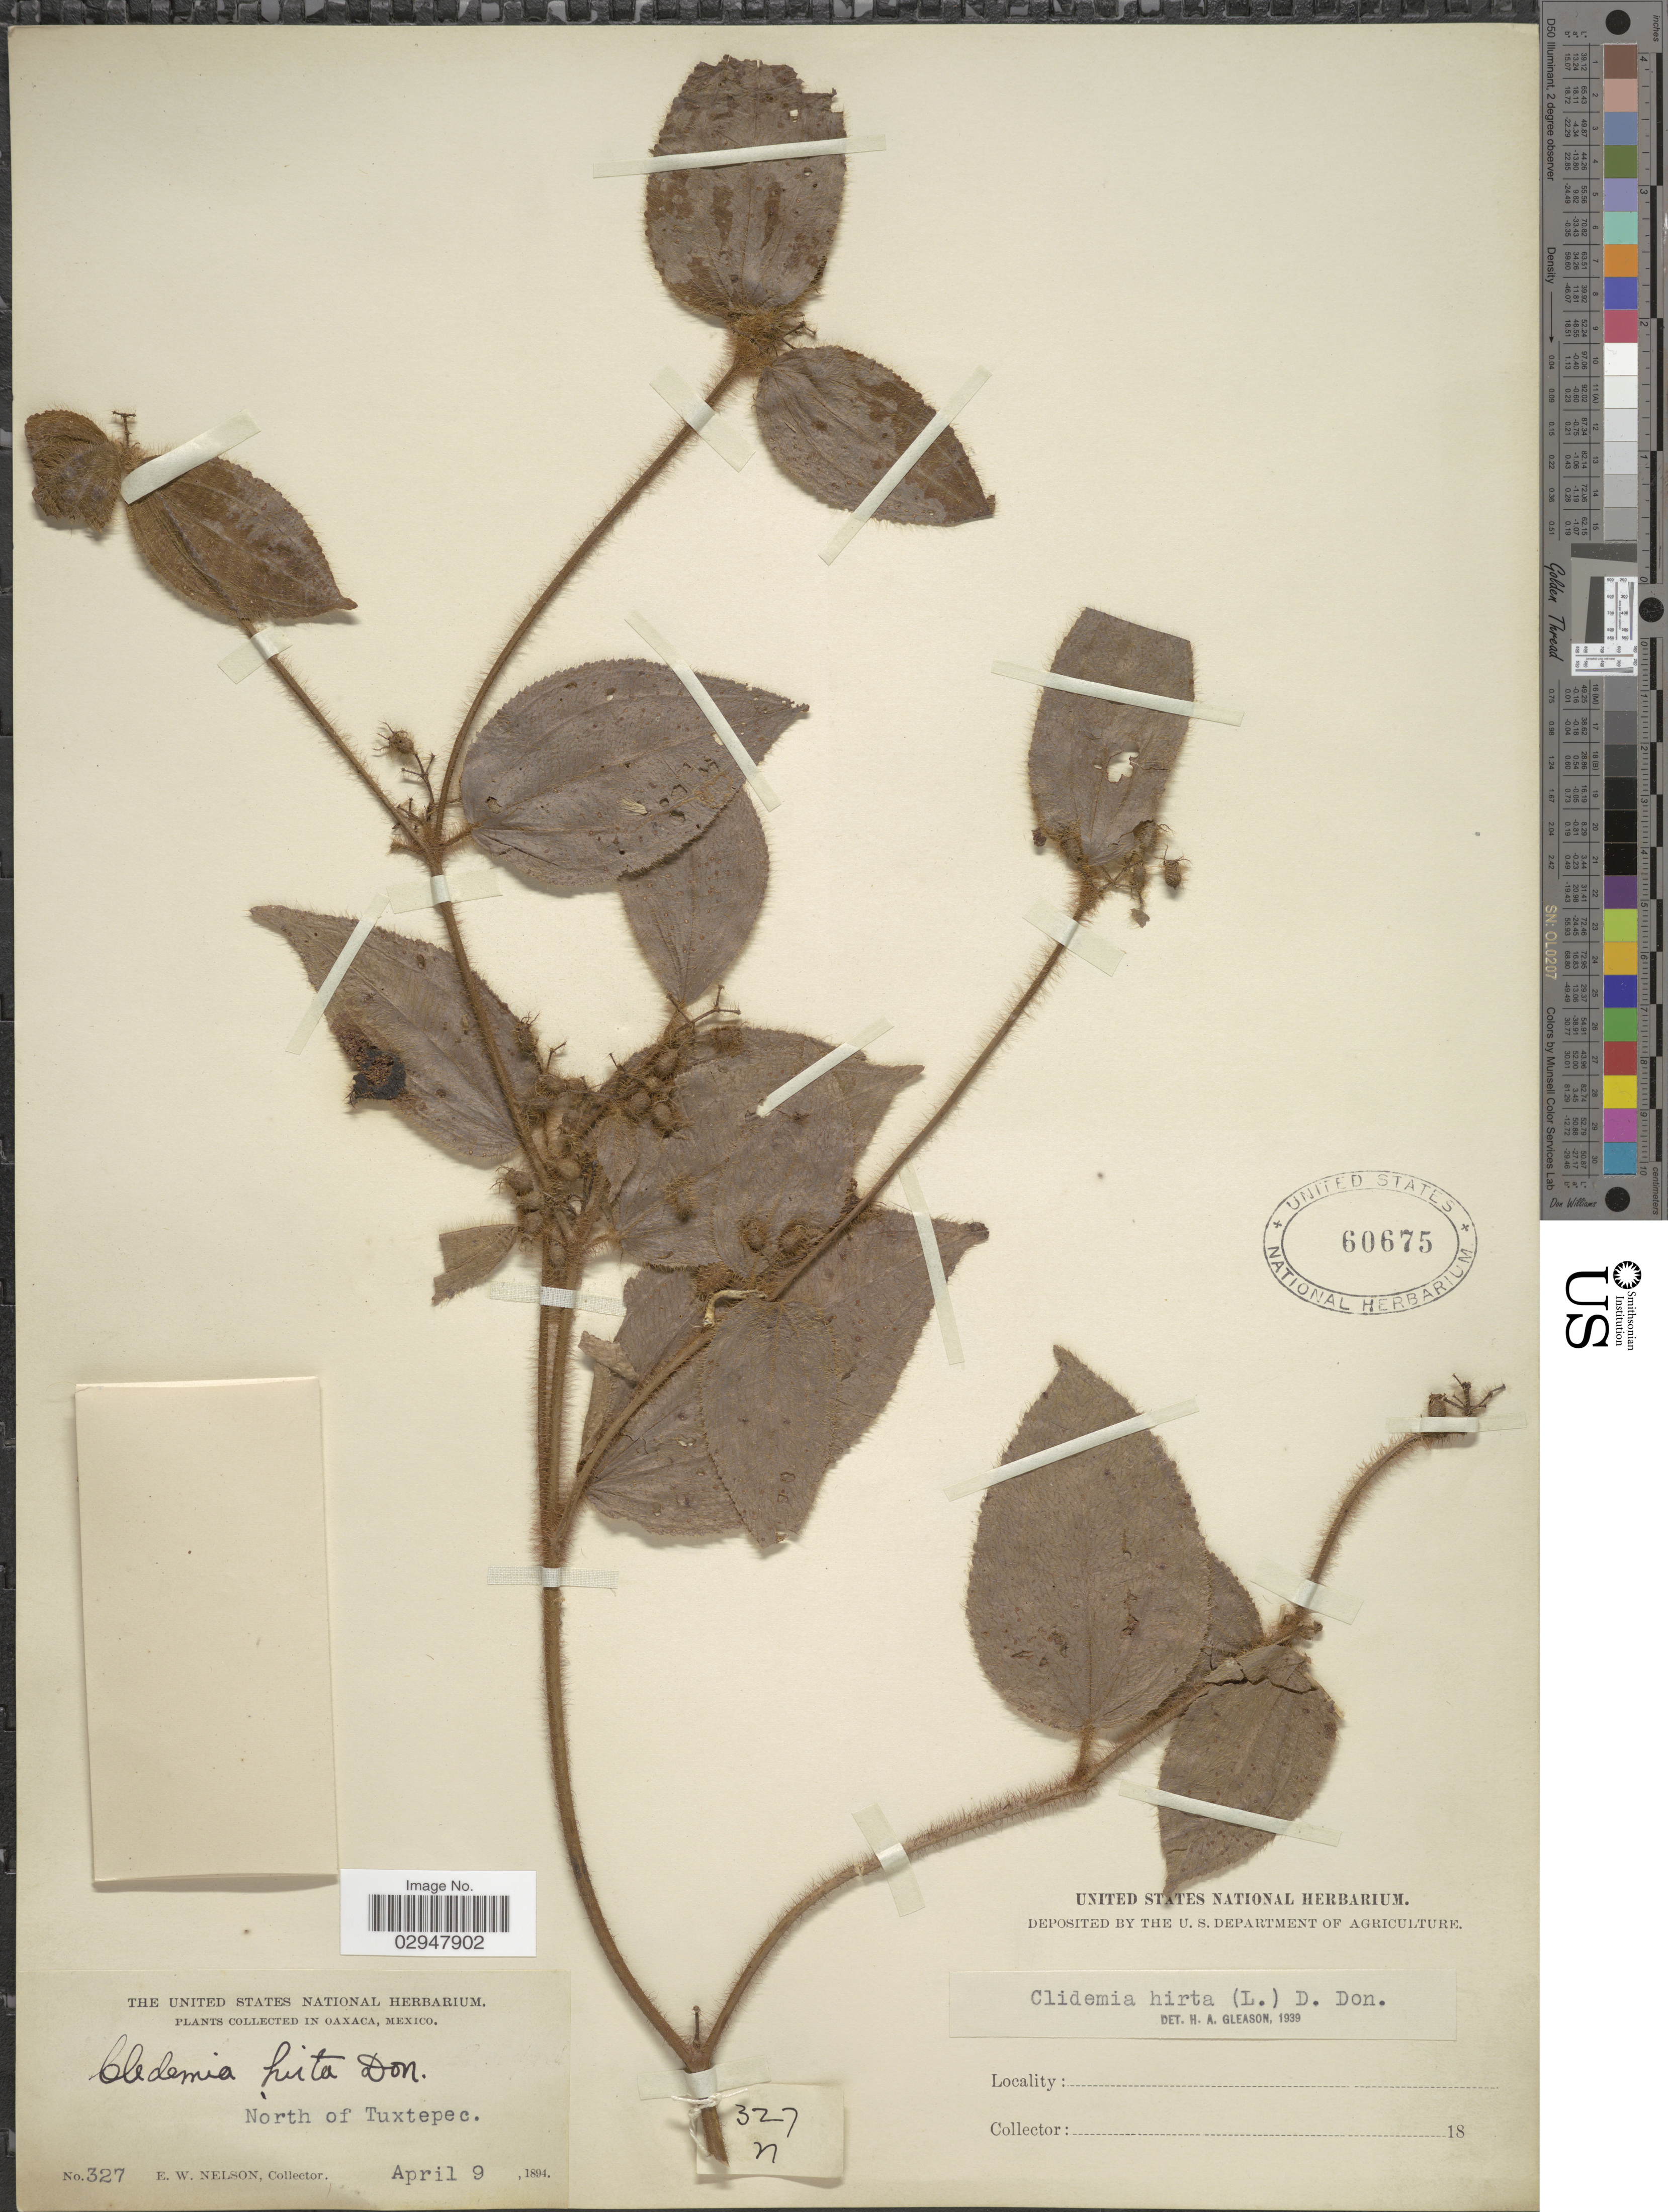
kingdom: Plantae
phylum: Tracheophyta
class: Magnoliopsida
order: Myrtales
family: Melastomataceae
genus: Miconia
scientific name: Miconia hirta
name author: Cogn.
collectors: E. W. Nelson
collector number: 327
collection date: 1894-04-09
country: Mexico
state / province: Oaxaca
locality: North of Tuxtepec.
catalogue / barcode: US 60675